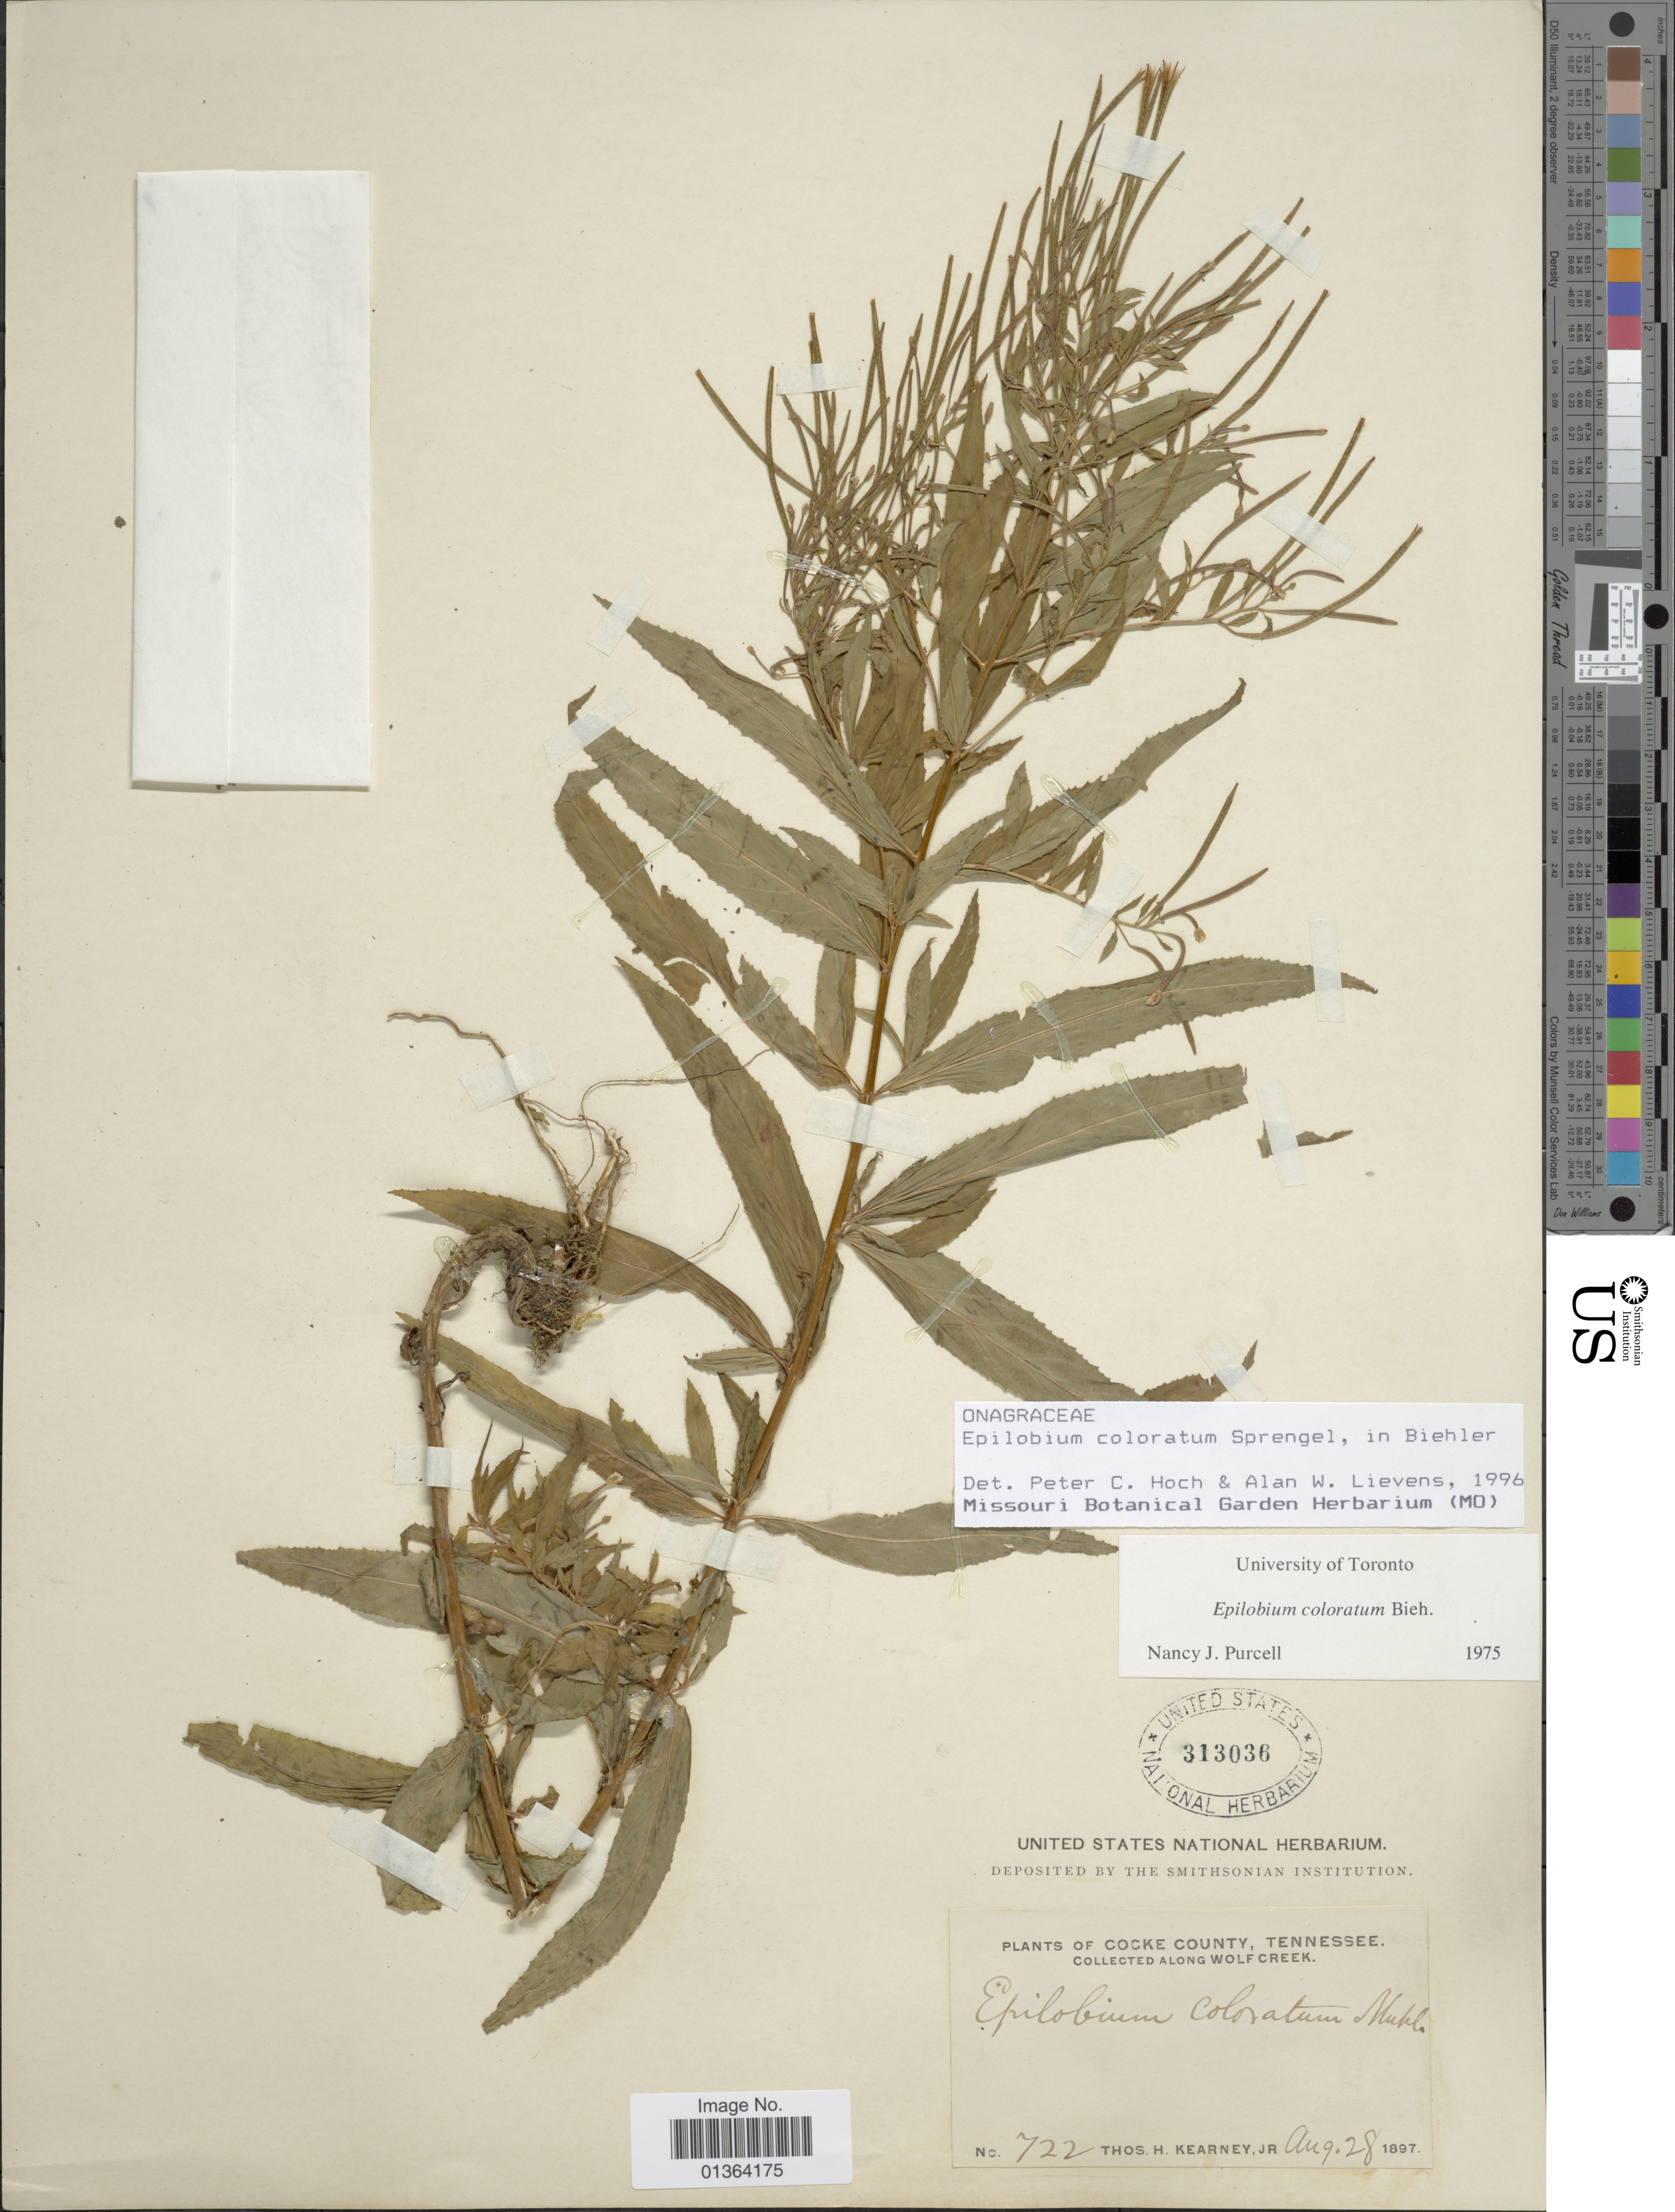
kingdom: Plantae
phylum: Tracheophyta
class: Magnoliopsida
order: Myrtales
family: Onagraceae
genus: Epilobium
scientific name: Epilobium coloratum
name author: Biehler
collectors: T. H. Kearney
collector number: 722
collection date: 1897-08-28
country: United States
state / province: Tennessee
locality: Cocke County. Along Wolf Creek.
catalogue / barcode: US 313036